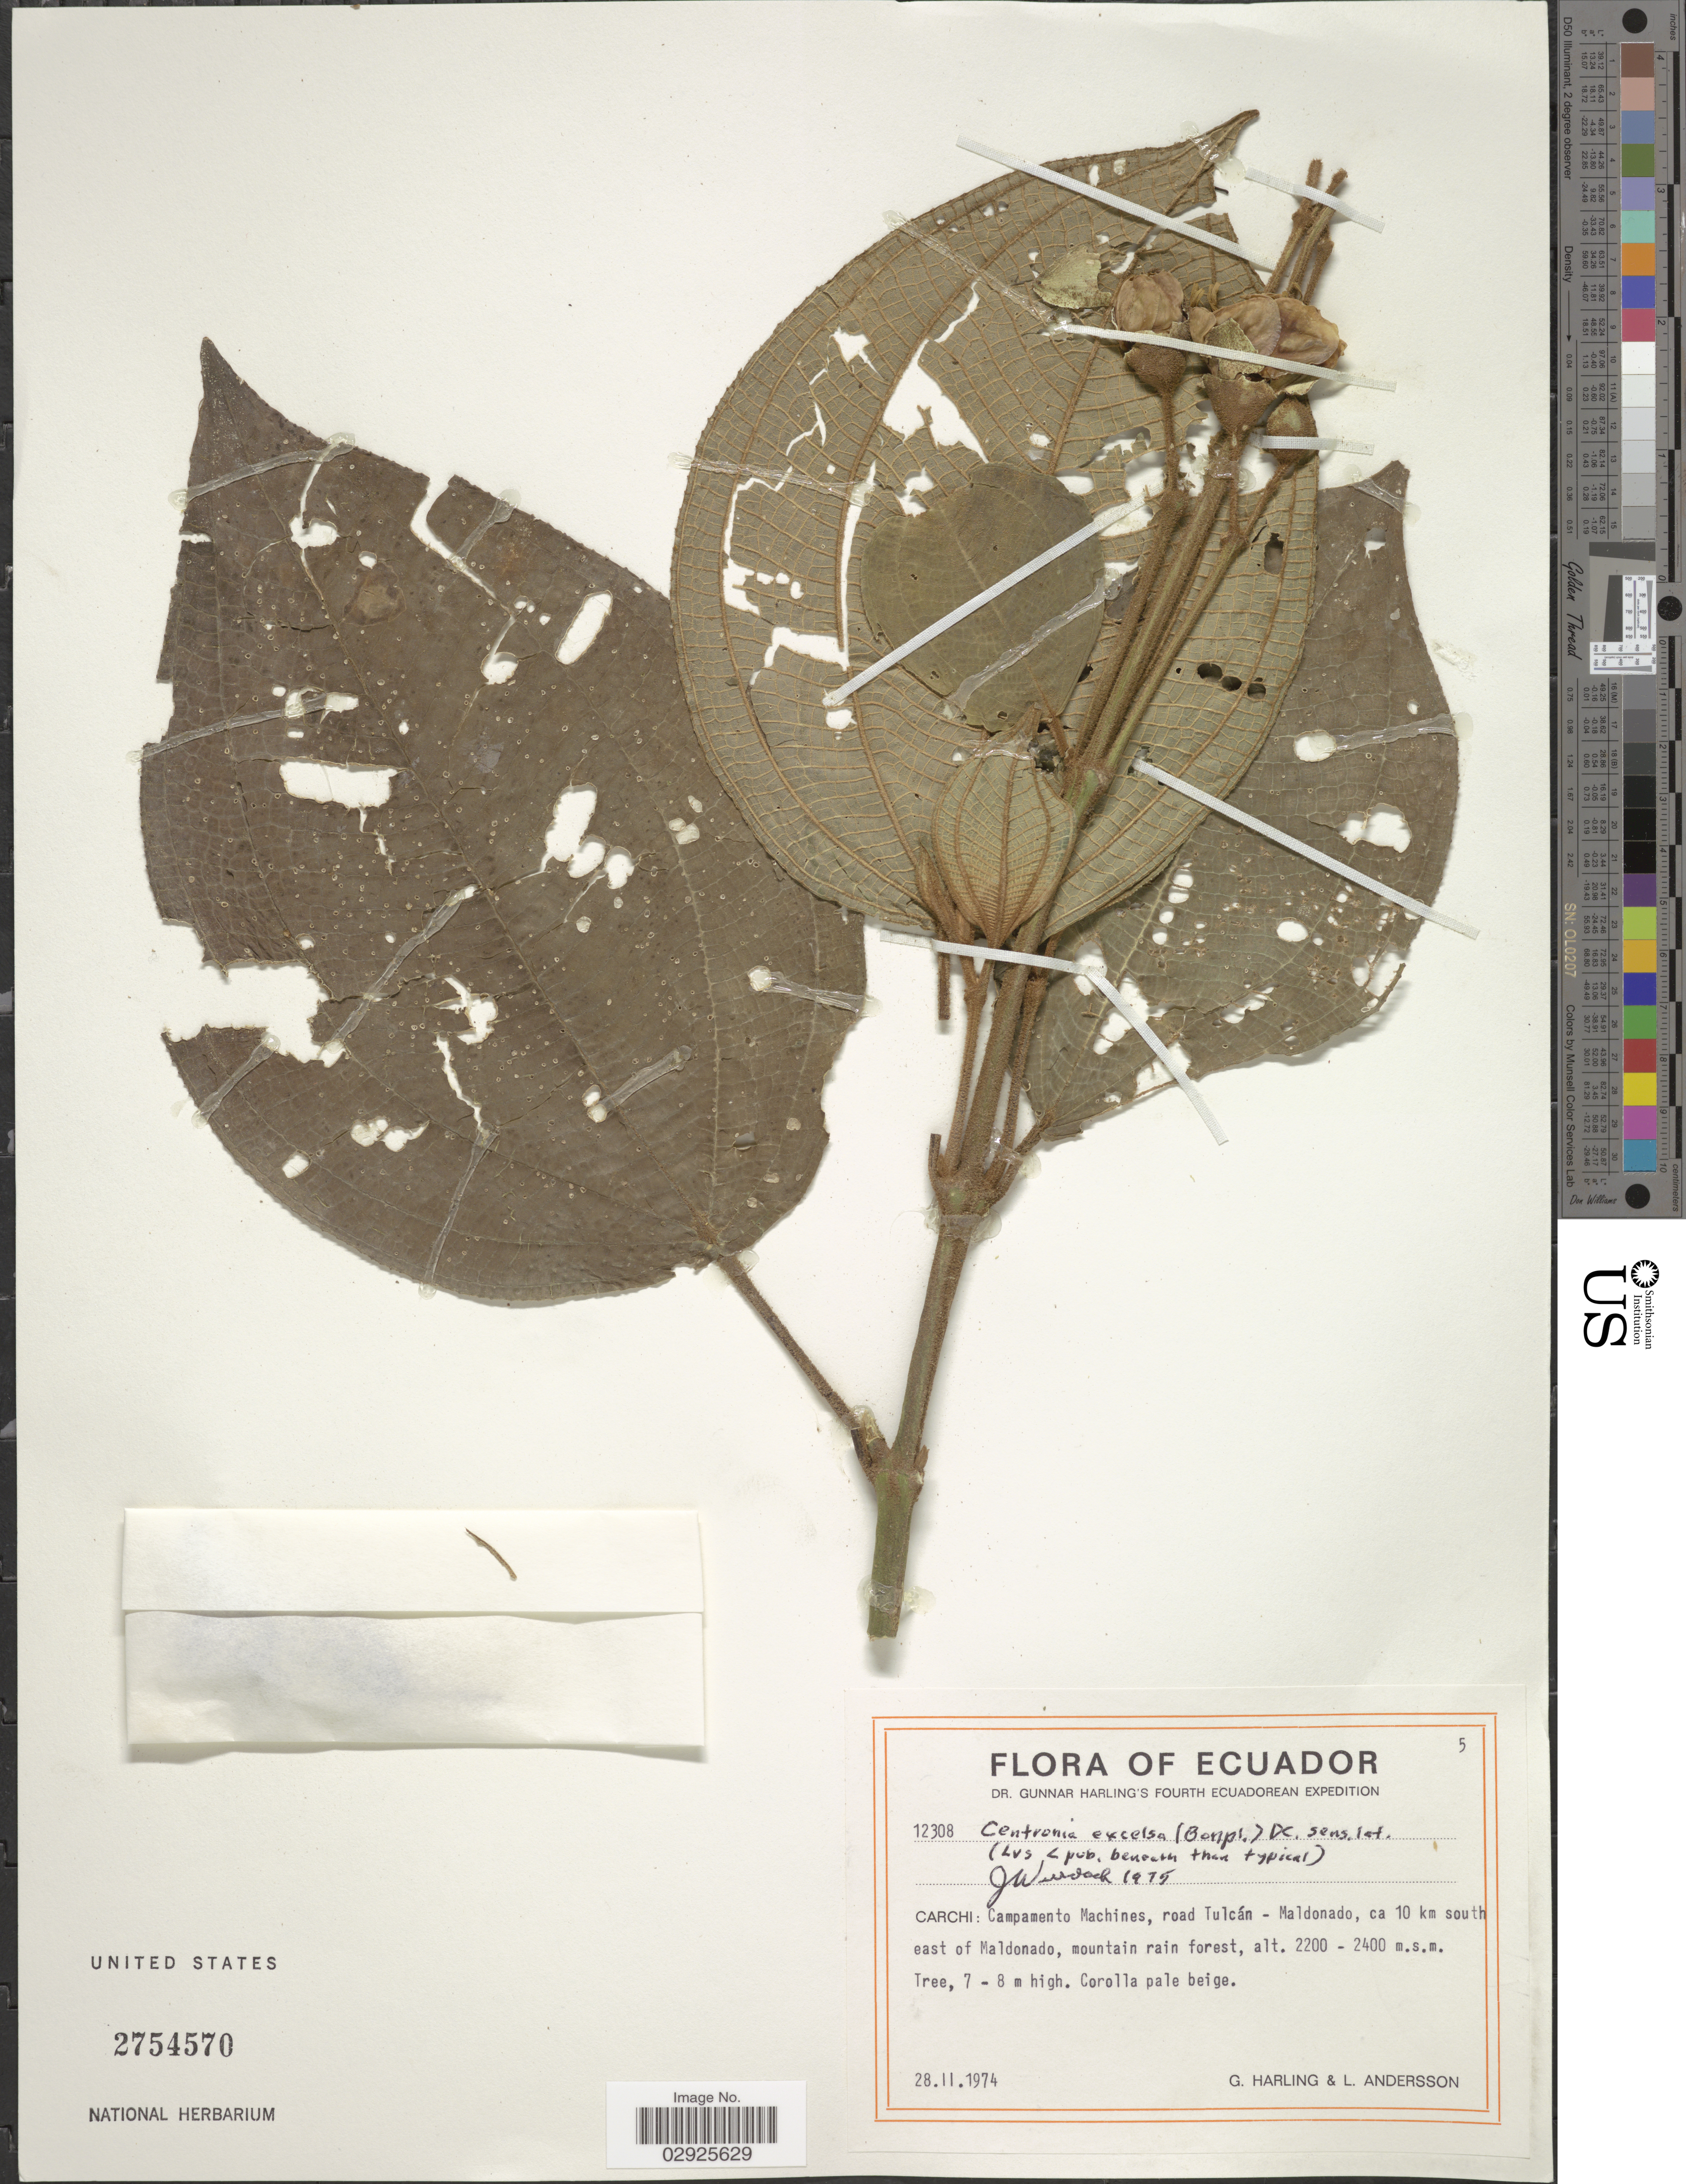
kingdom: Plantae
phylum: Tracheophyta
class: Magnoliopsida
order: Myrtales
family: Melastomataceae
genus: Meriania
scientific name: Meriania tomentosa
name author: (Cogn.) Wurdack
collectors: G. Harling & L. Andersson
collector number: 12308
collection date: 1974-02-28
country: Ecuador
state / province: Carchi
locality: Carchi: Campamento Machines, road Tulcán - Maldonado, ca 10 km south east of Maldonado, mountain rain forest.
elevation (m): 2200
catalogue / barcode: US 2754570